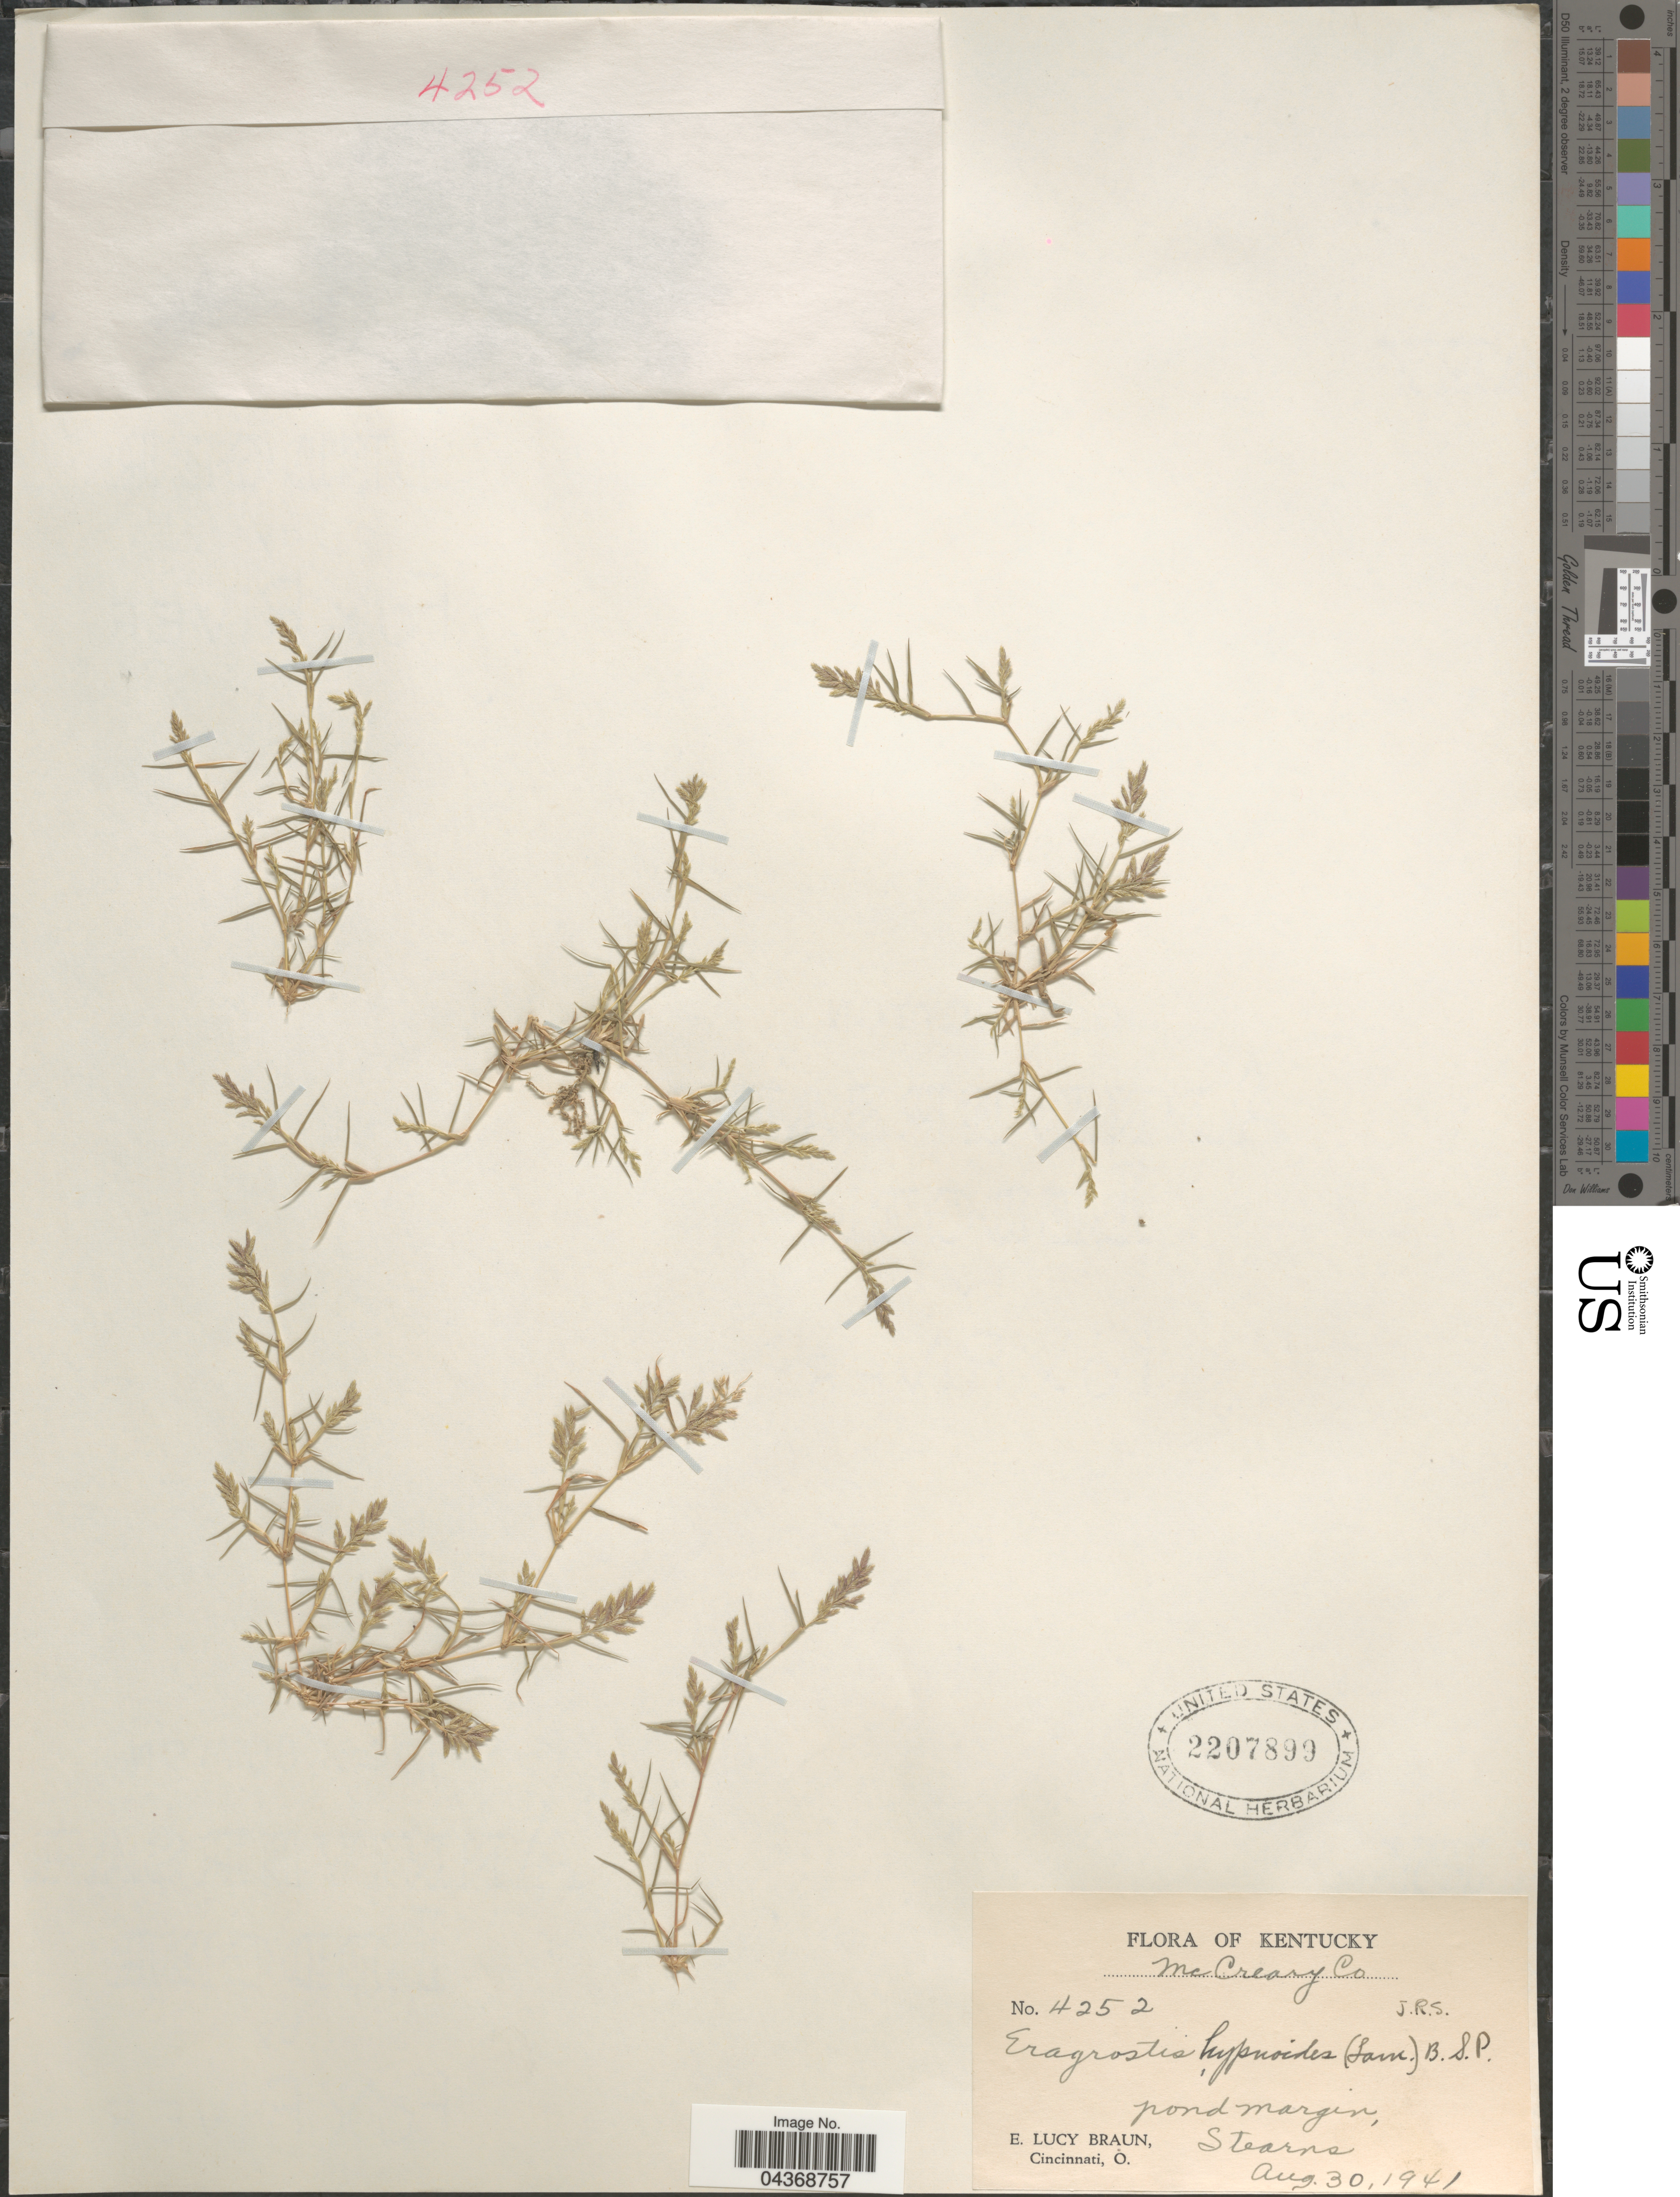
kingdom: Plantae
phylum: Tracheophyta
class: Liliopsida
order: Poales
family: Poaceae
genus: Eragrostis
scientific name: Eragrostis hypnoides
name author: (Lam.) Britton, Stearns & Poggenb.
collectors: E. L. Braun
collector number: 4252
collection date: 1941-08-30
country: United States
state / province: Kentucky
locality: McCreary Co. Pond margin, Stearns.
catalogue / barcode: US 2207899